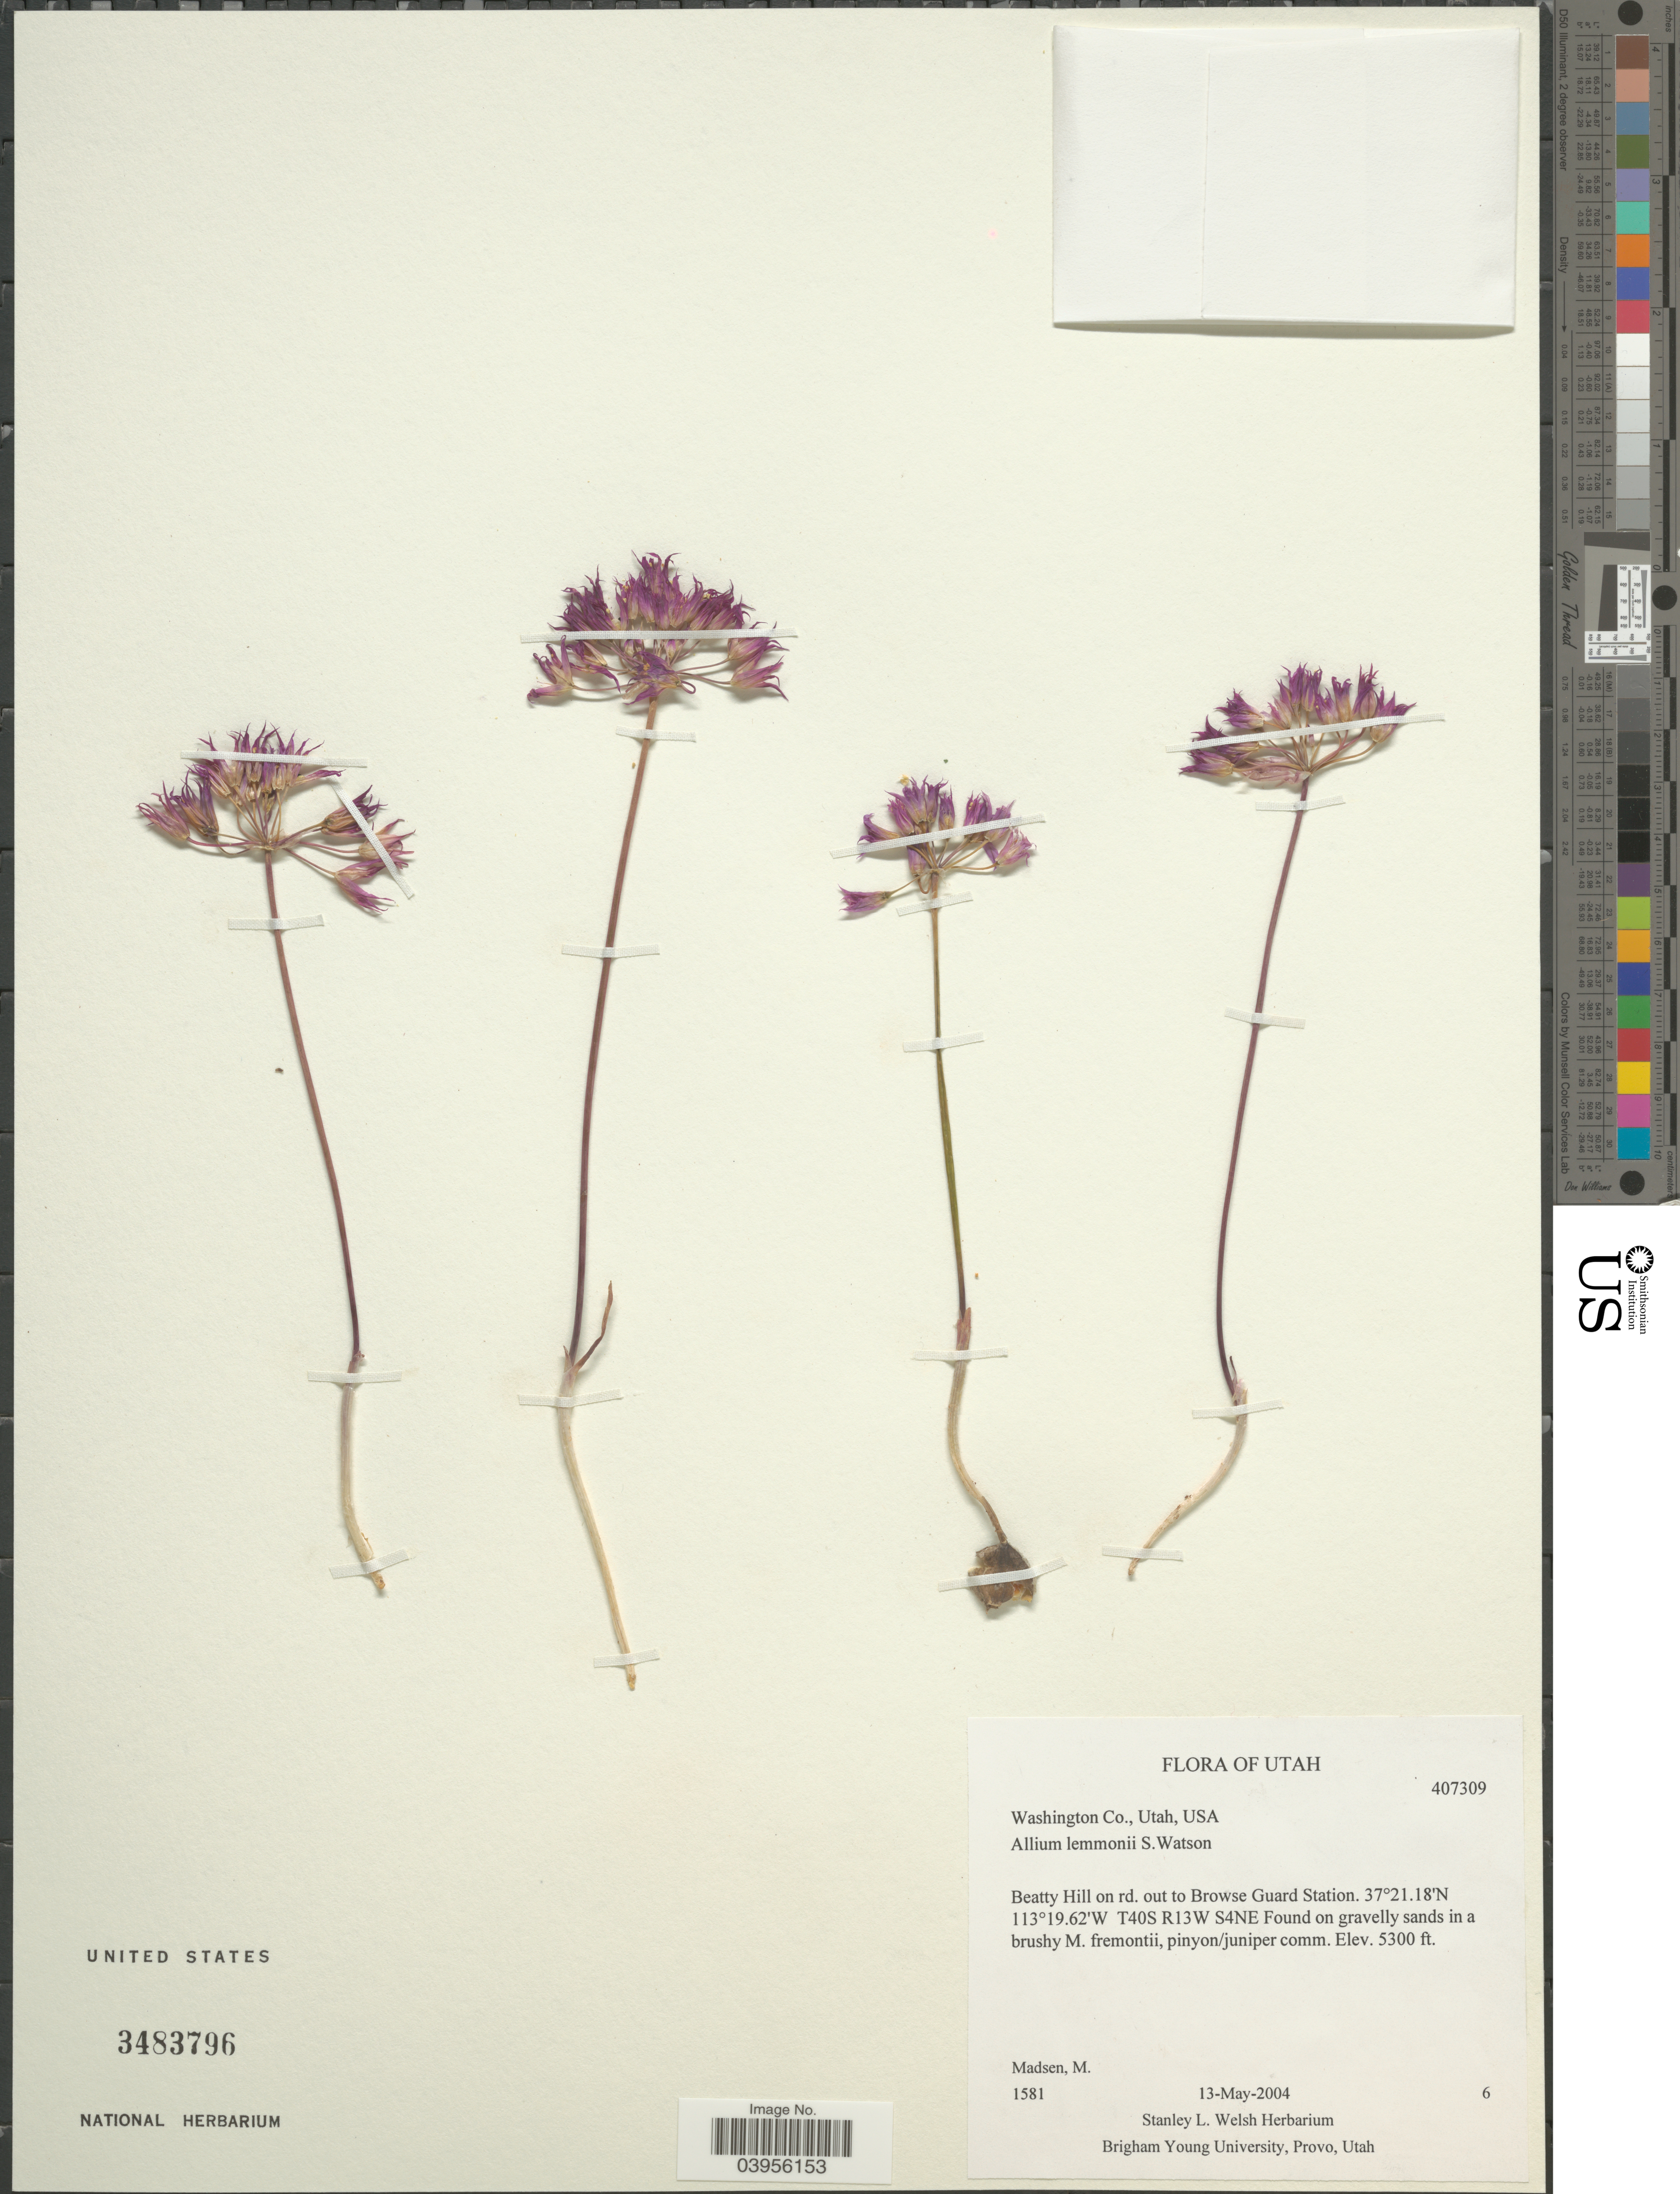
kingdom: Plantae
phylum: Tracheophyta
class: Liliopsida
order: Asparagales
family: Amaryllidaceae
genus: Allium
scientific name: Allium lemmonii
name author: S. Watson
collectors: M. Madsen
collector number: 1581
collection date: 2004-05-13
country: United States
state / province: Utah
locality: Washington Co. Beatty Hill on rd. out to Browse Guard Station. T40S R13W S4NE.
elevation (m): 1615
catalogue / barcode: US 3483796